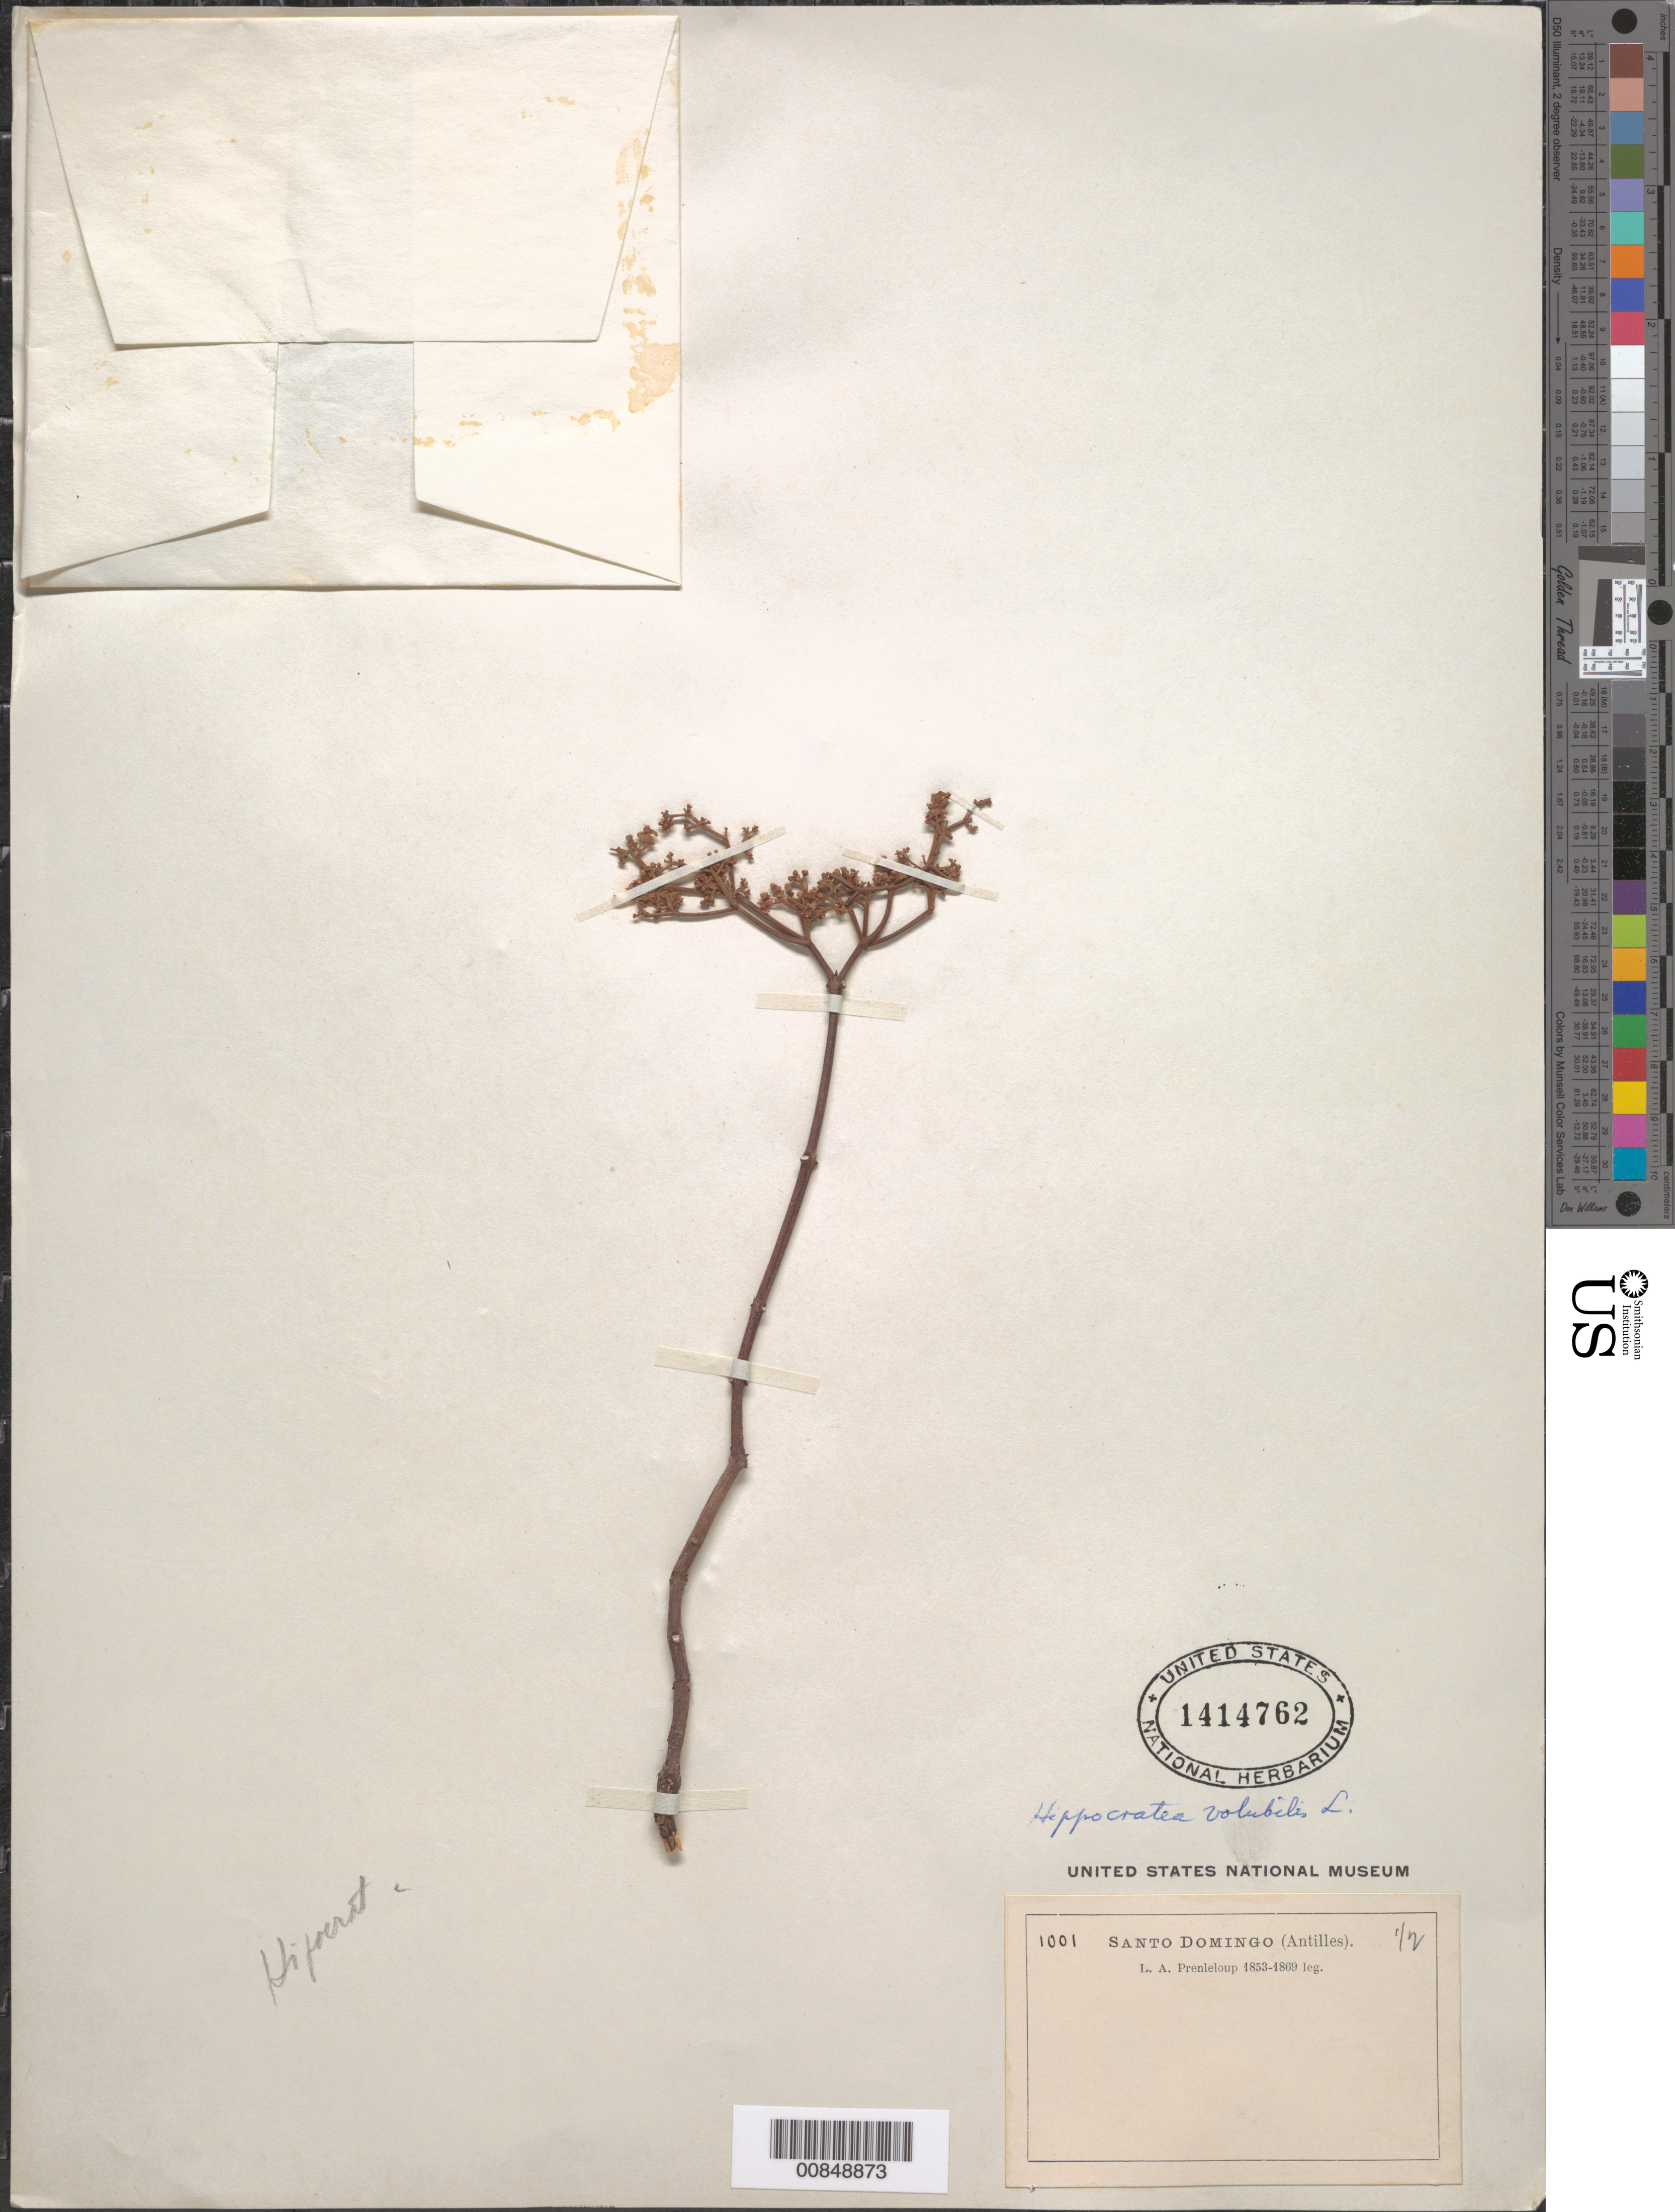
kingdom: Plantae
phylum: Tracheophyta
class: Magnoliopsida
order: Celastrales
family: Celastraceae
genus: Hippocratea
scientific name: Hippocratea volubilis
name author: L.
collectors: L. Preneloup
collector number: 1001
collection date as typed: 1853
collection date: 1853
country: Dominican Republic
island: Hispaniola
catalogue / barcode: US 1414762